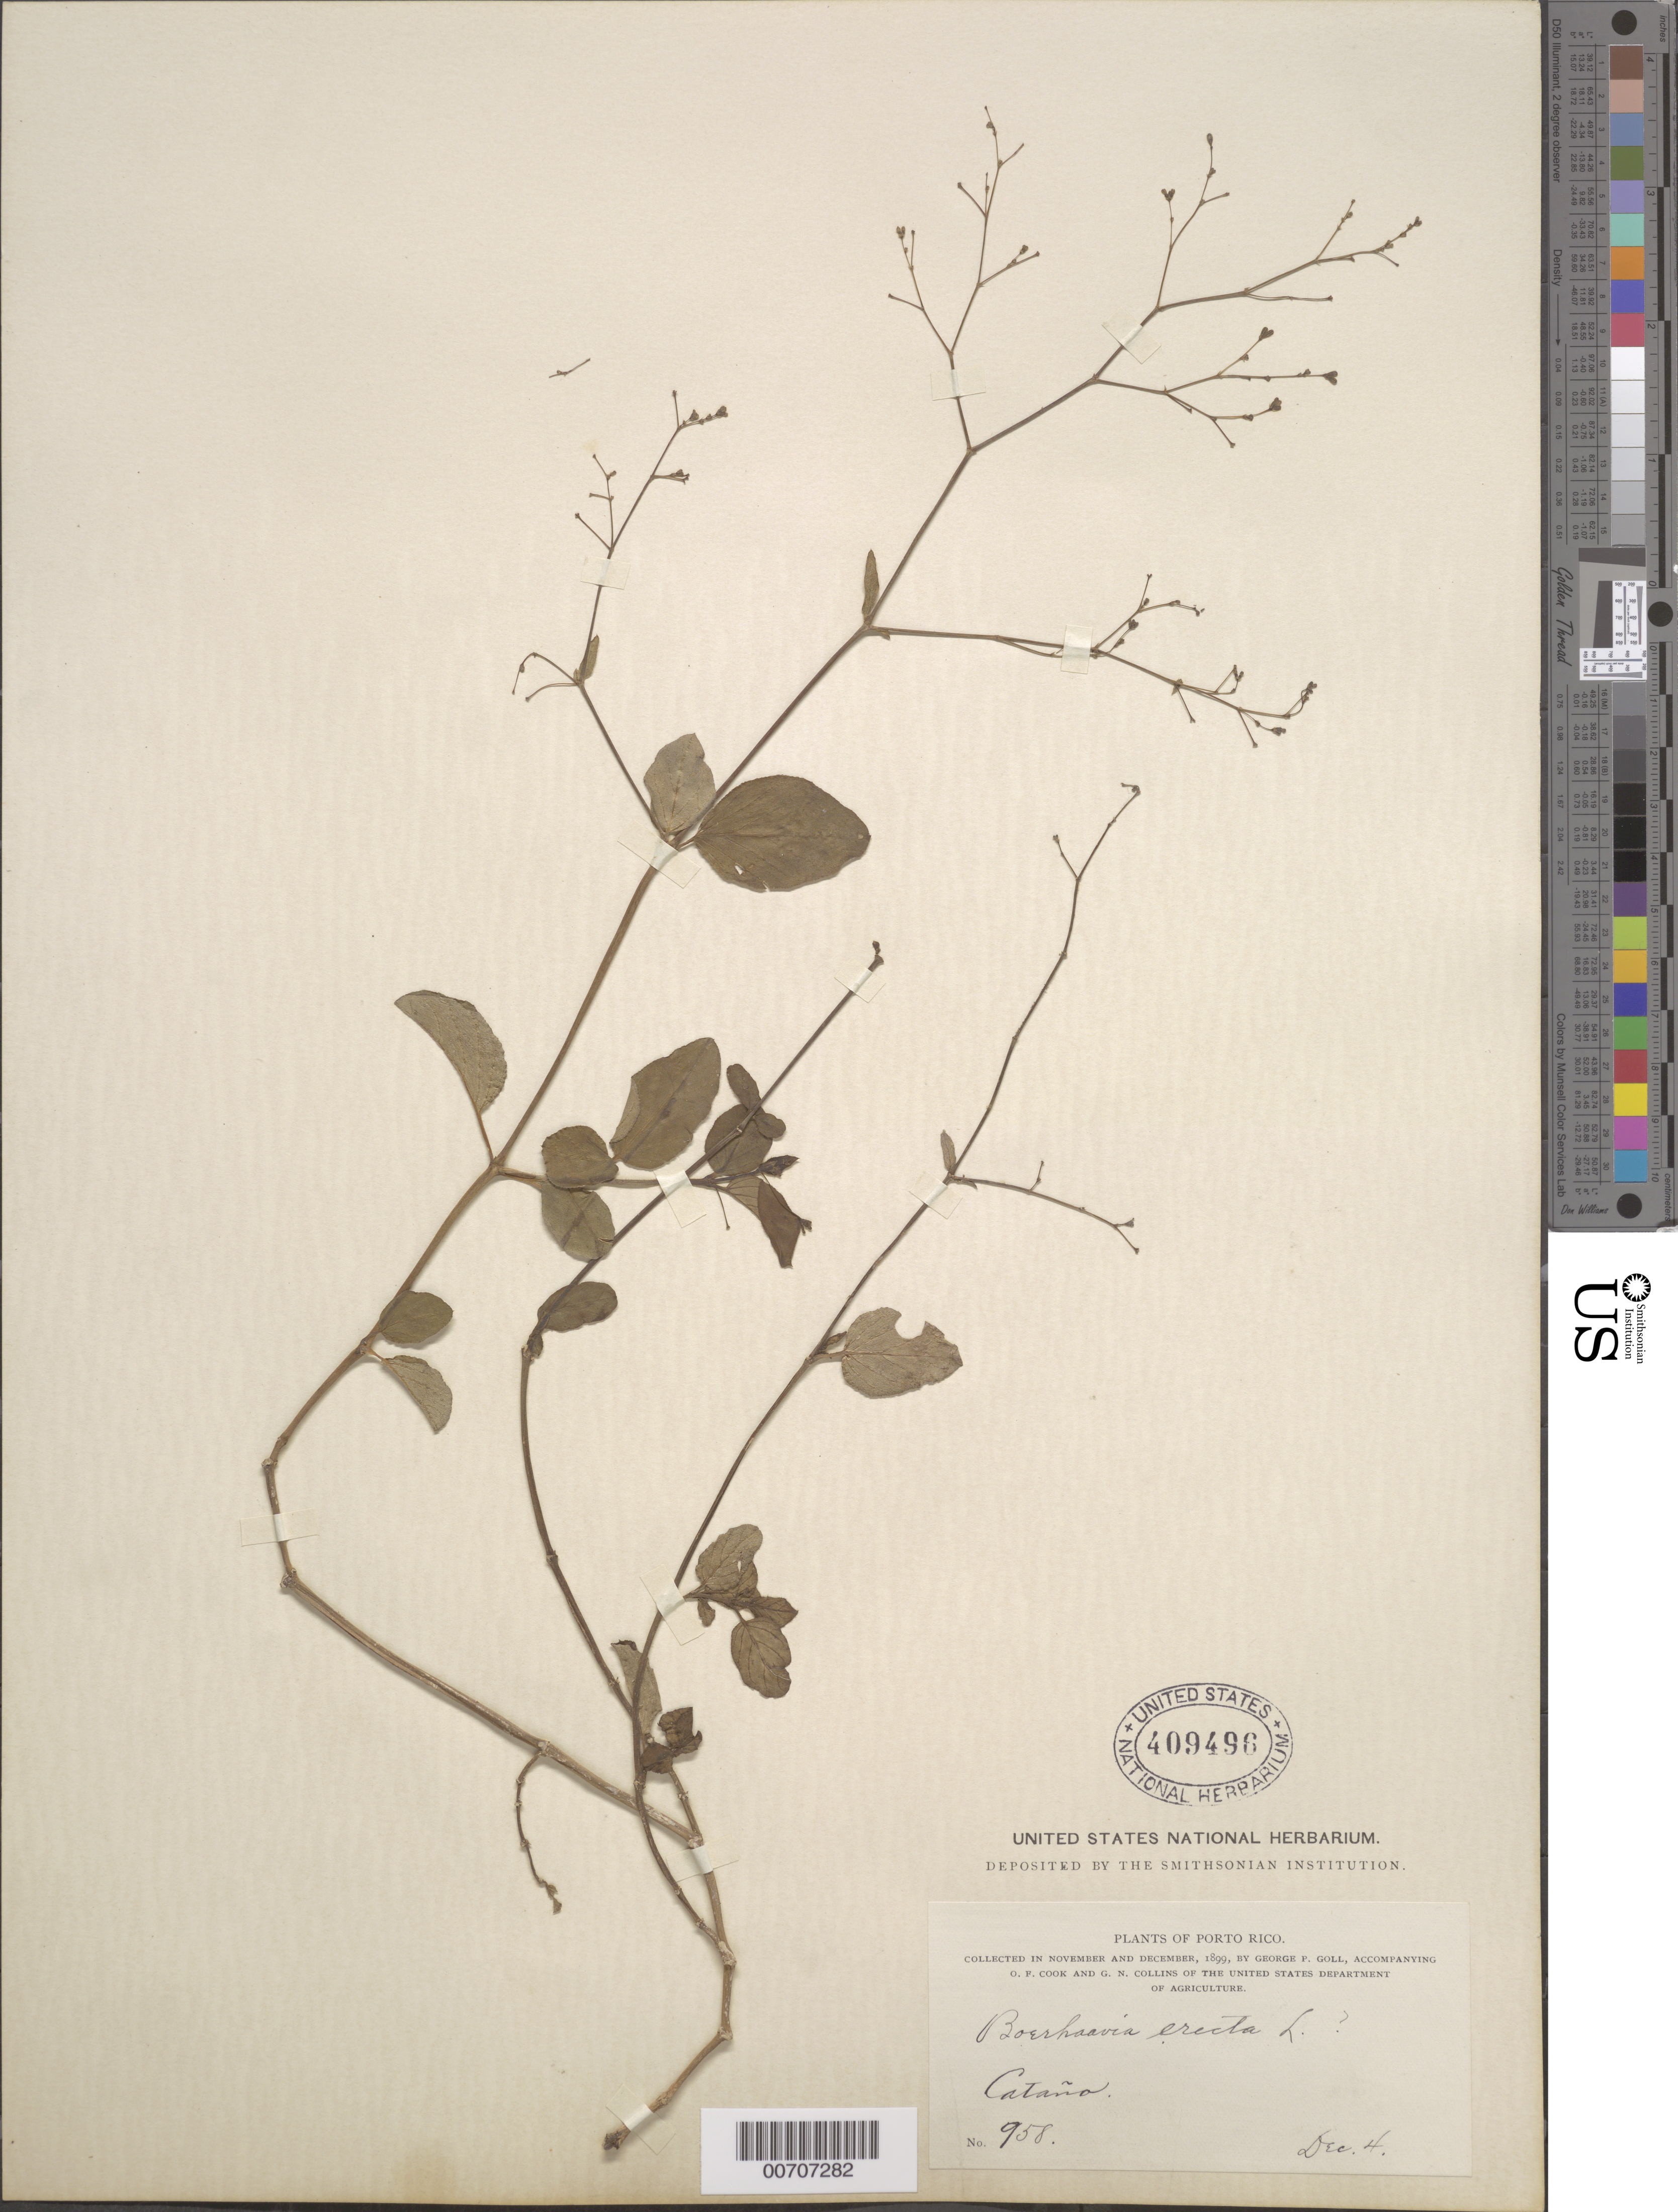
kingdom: Plantae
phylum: Tracheophyta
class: Magnoliopsida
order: Caryophyllales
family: Nyctaginaceae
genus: Boerhavia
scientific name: Boerhavia erecta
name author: L.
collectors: G. Goll, O. F. Cook & G. Collins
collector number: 958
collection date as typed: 04 Dec 1899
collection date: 1899-12-04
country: Puerto Rico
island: Greater Antilles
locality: Cataña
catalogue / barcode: US 409496